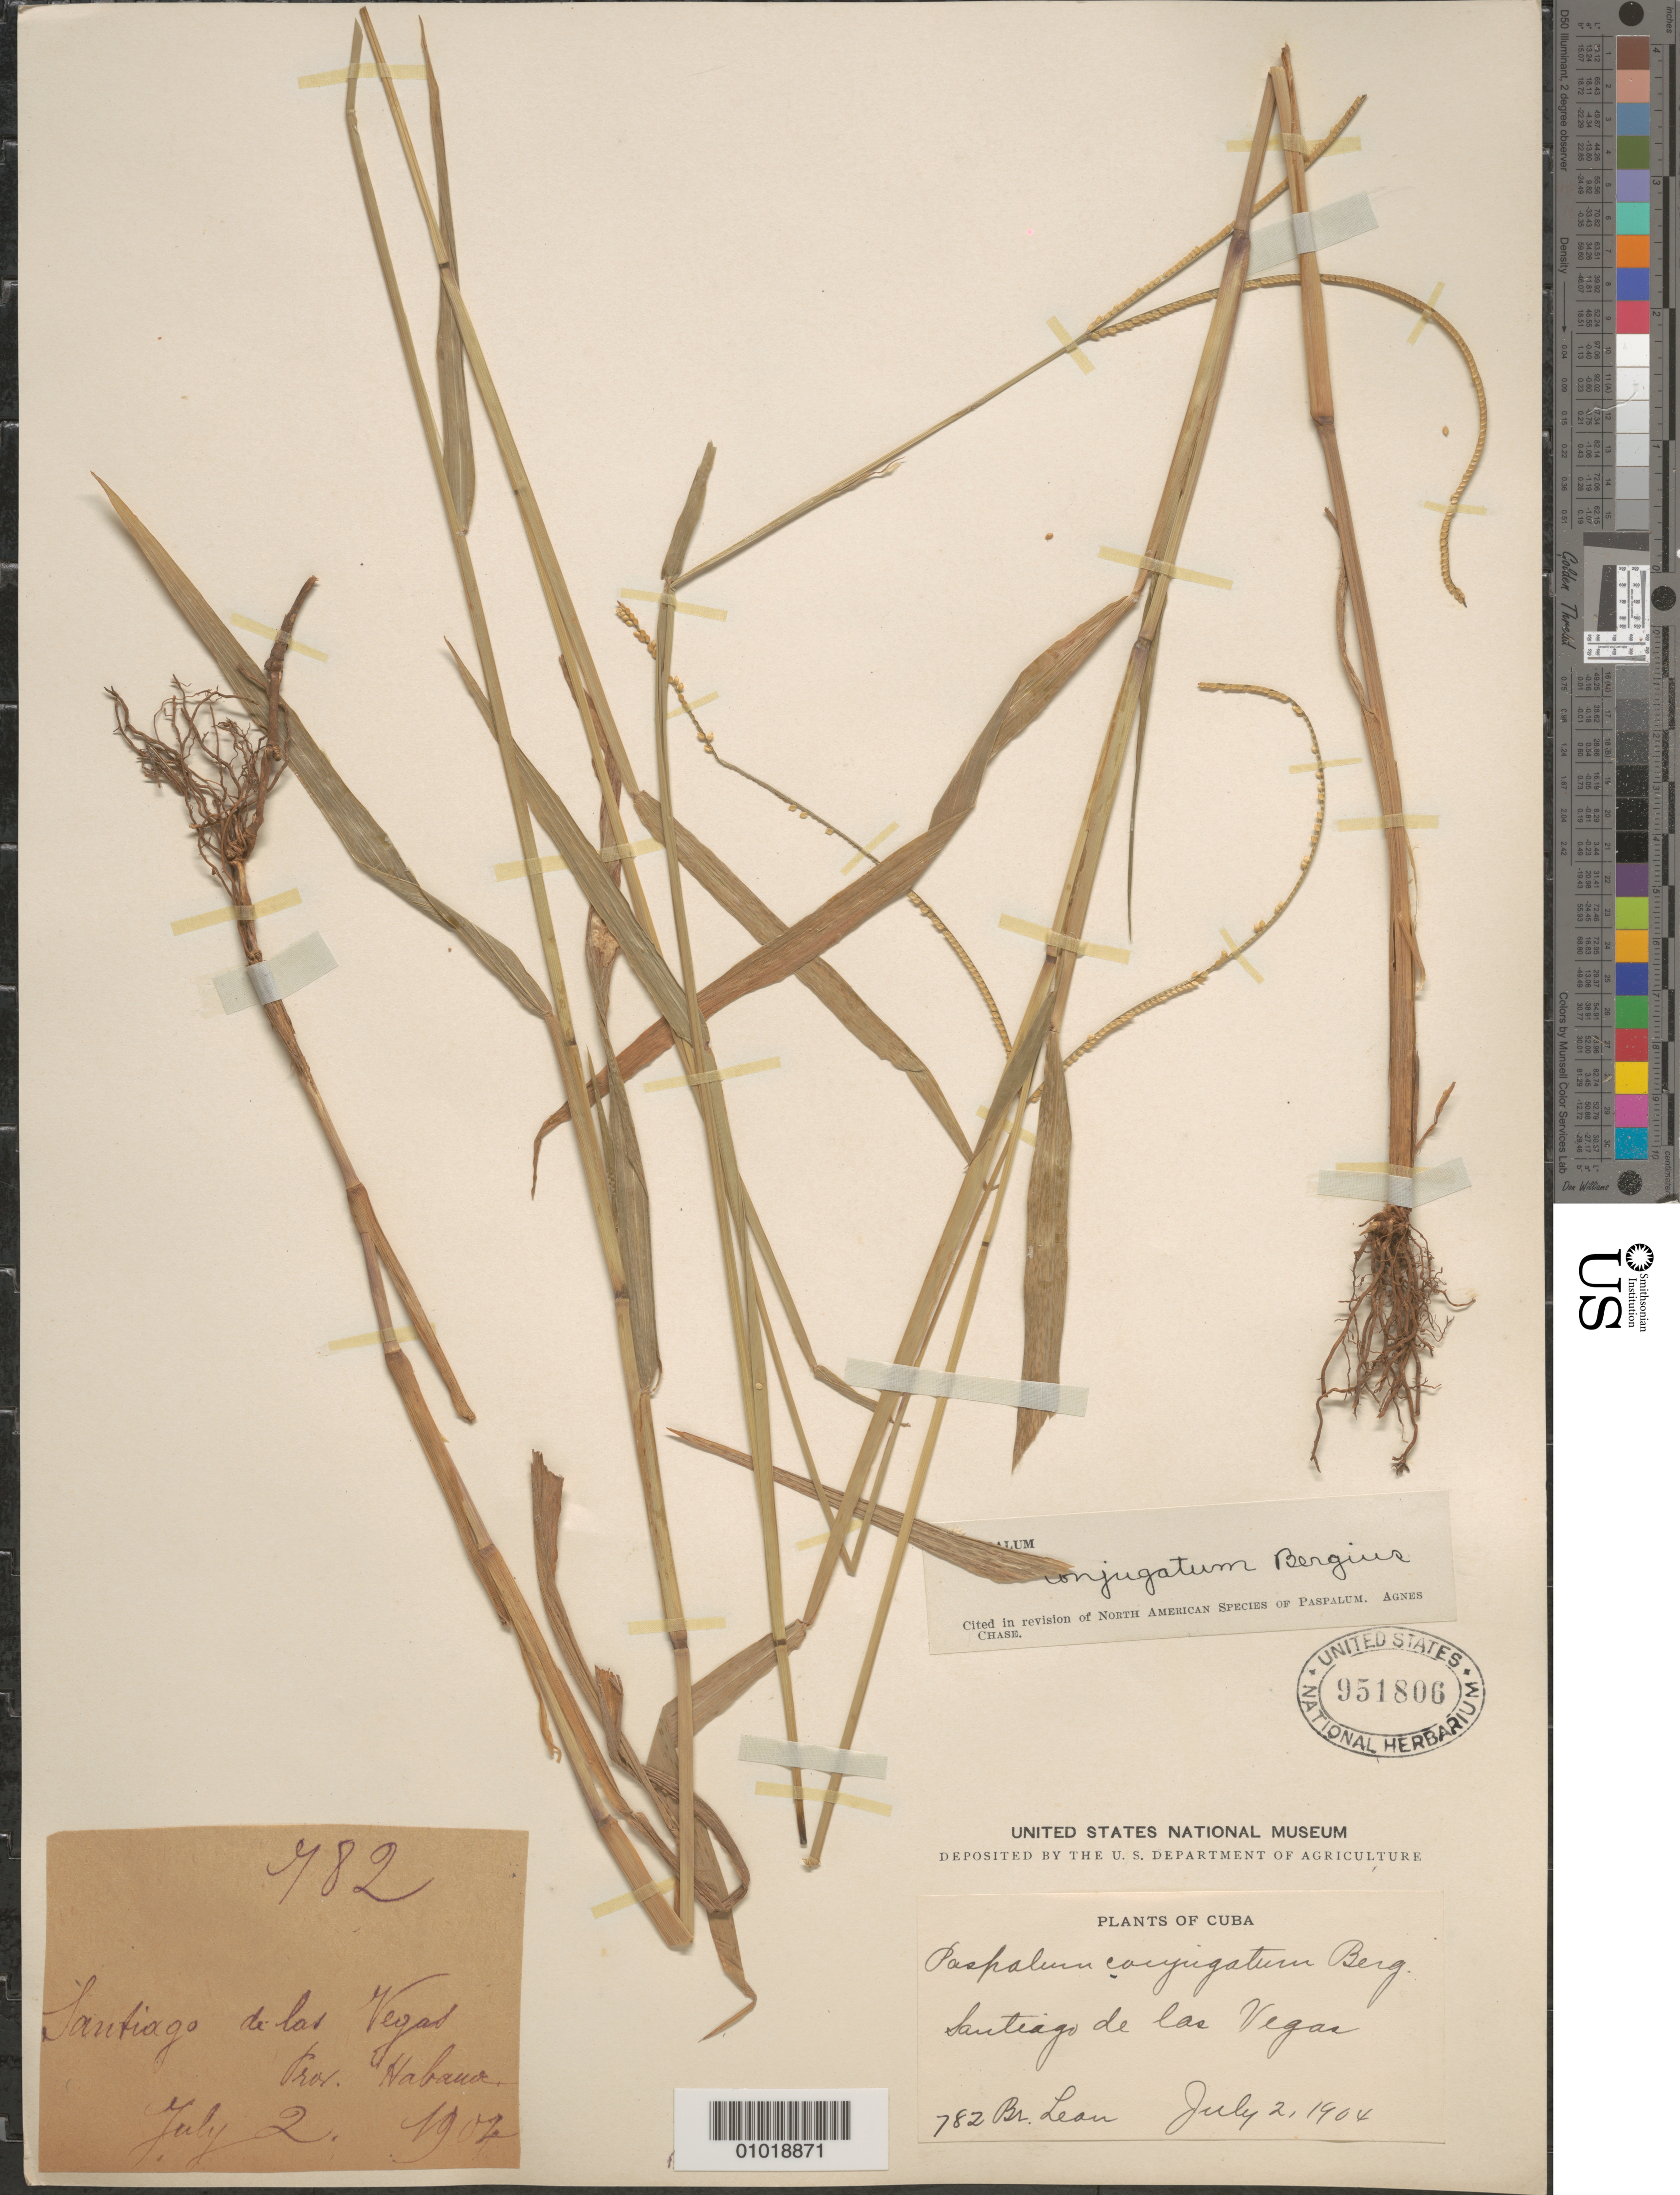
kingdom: Plantae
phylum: Tracheophyta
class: Liliopsida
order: Poales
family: Poaceae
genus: Paspalum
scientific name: Paspalum conjugatum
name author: P.J. Bergius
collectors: Bro. León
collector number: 782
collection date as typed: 02 Jul 1904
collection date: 1904-07-02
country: Cuba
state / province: Santiago de Cuba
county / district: Santiago De Cuba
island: Cuba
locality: Santiago de Cuba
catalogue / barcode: US 951806